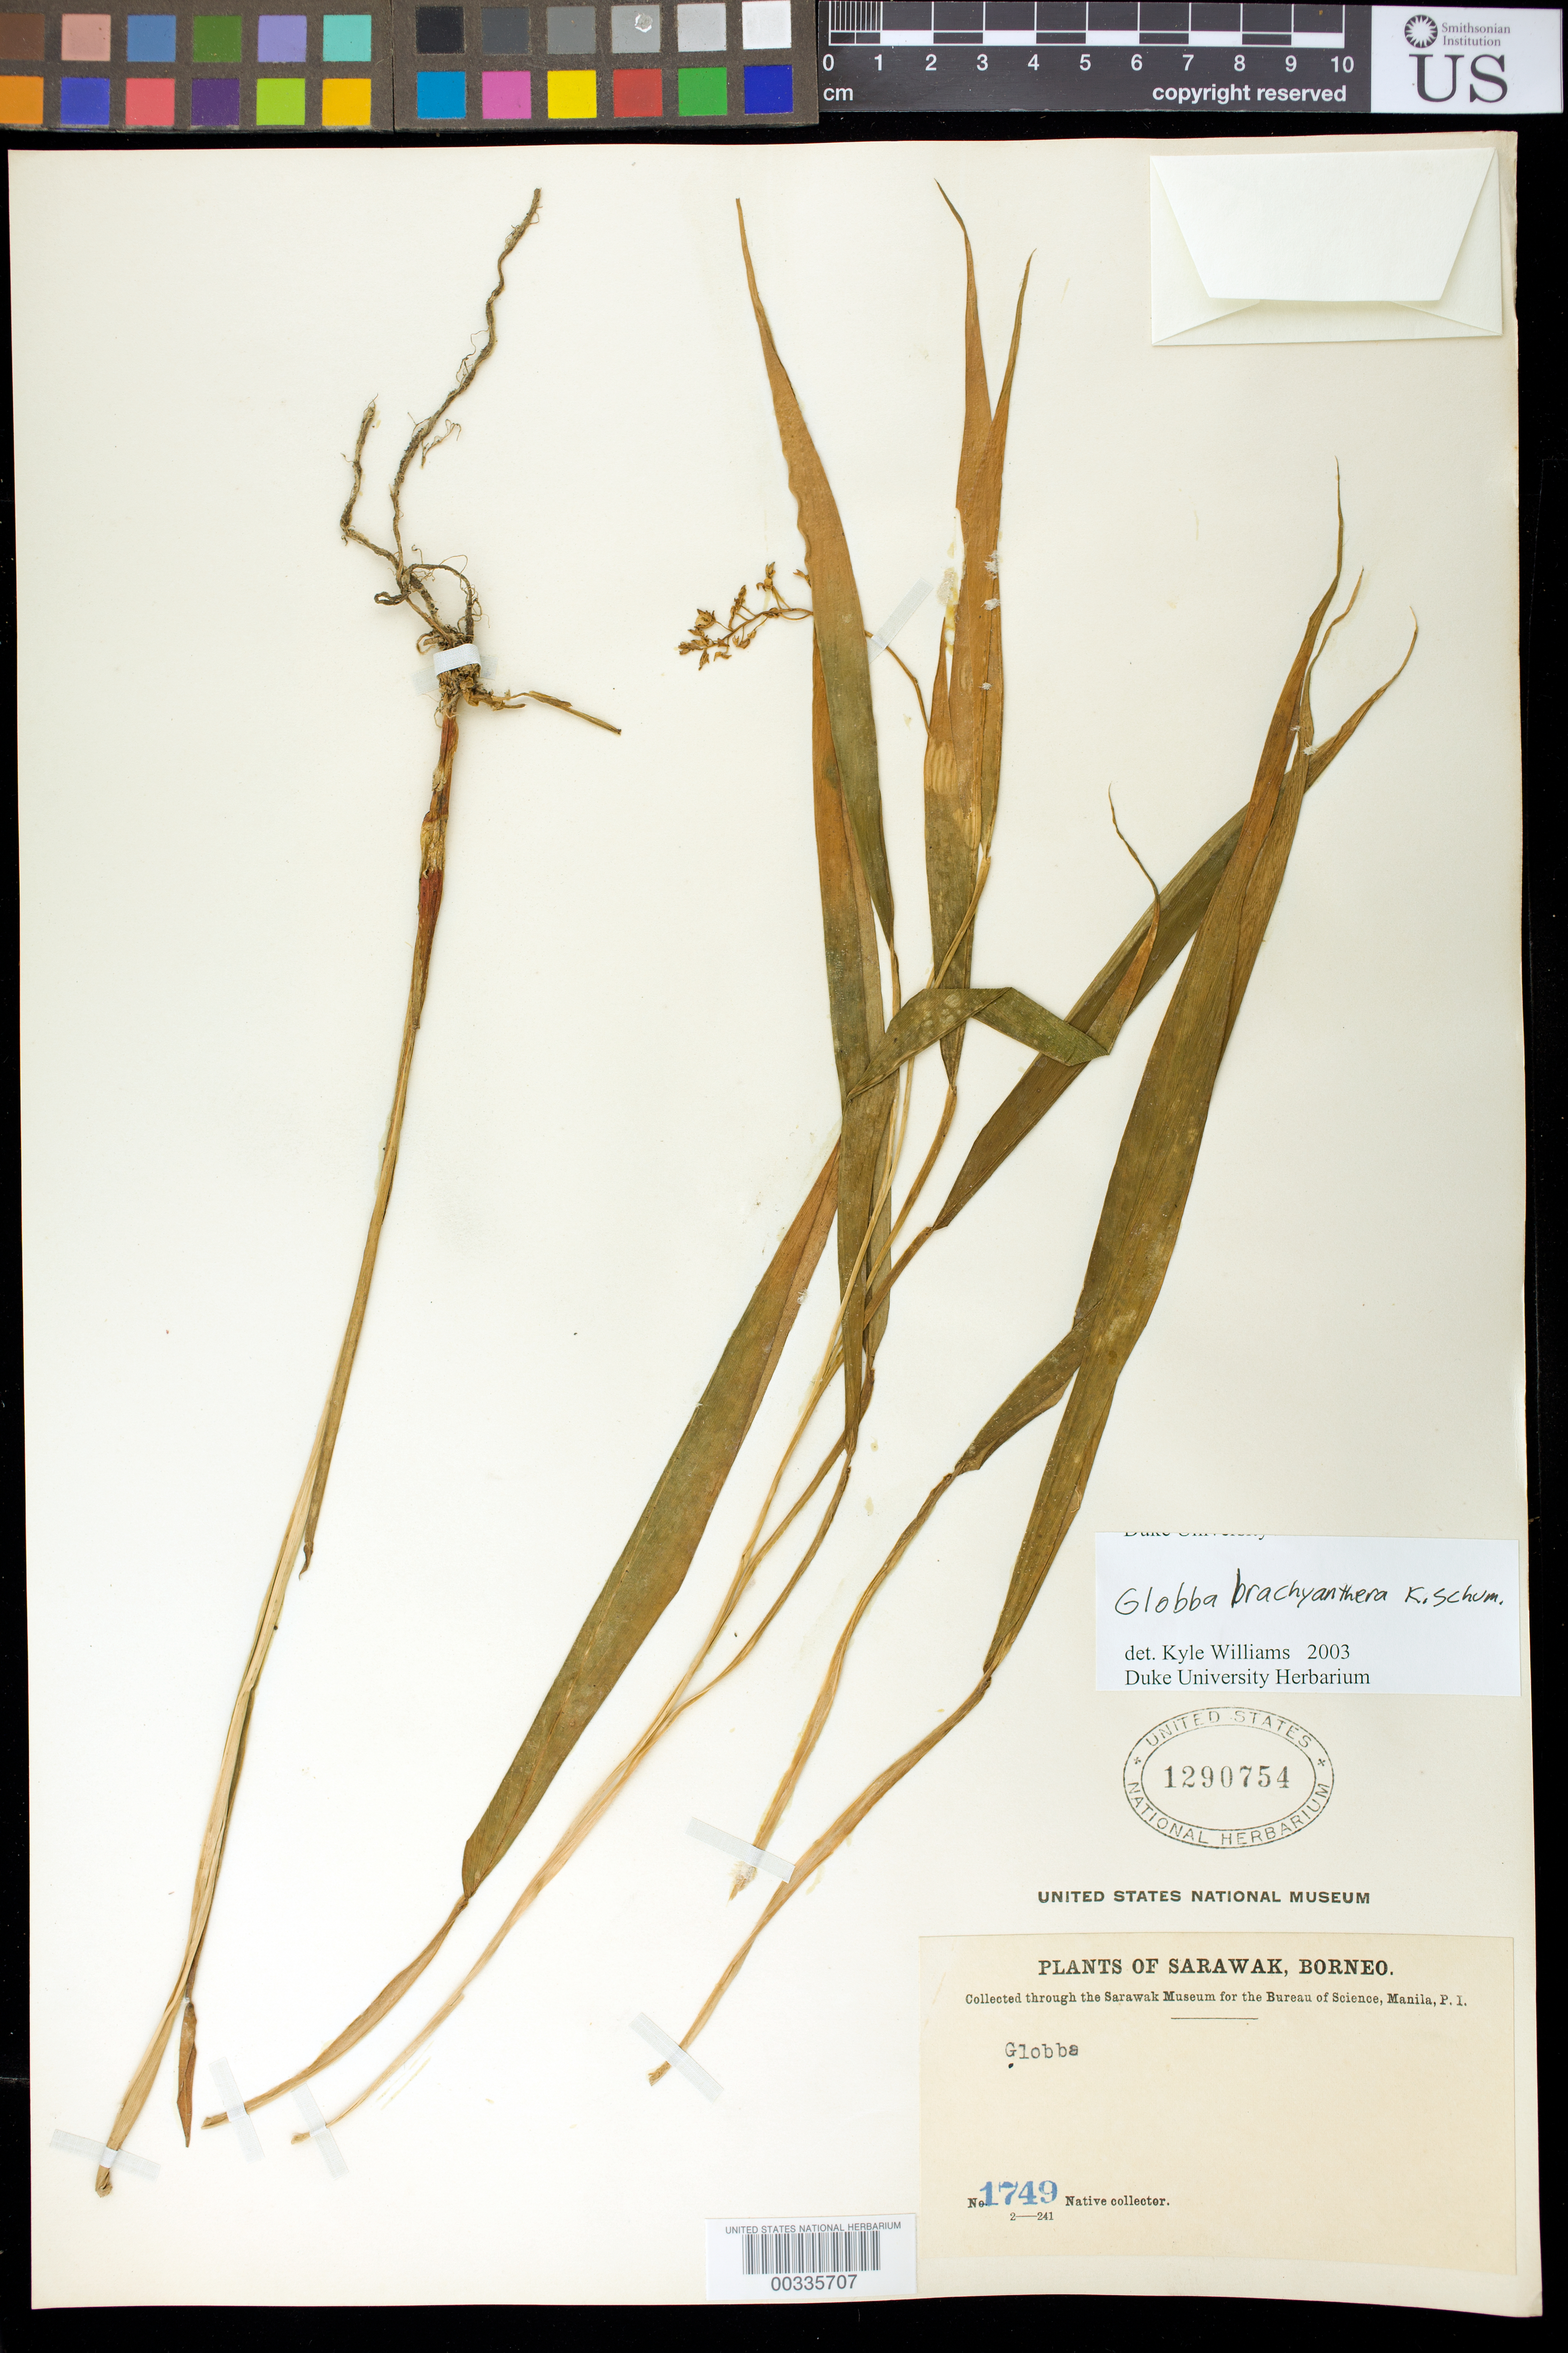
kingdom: Plantae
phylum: Tracheophyta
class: Liliopsida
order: Zingiberales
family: Zingiberaceae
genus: Globba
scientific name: Globba brachyanthera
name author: K. Schum.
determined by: Williams, K. J.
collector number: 1749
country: Malaysia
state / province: Sarawak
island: Borneo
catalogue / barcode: US 1290754